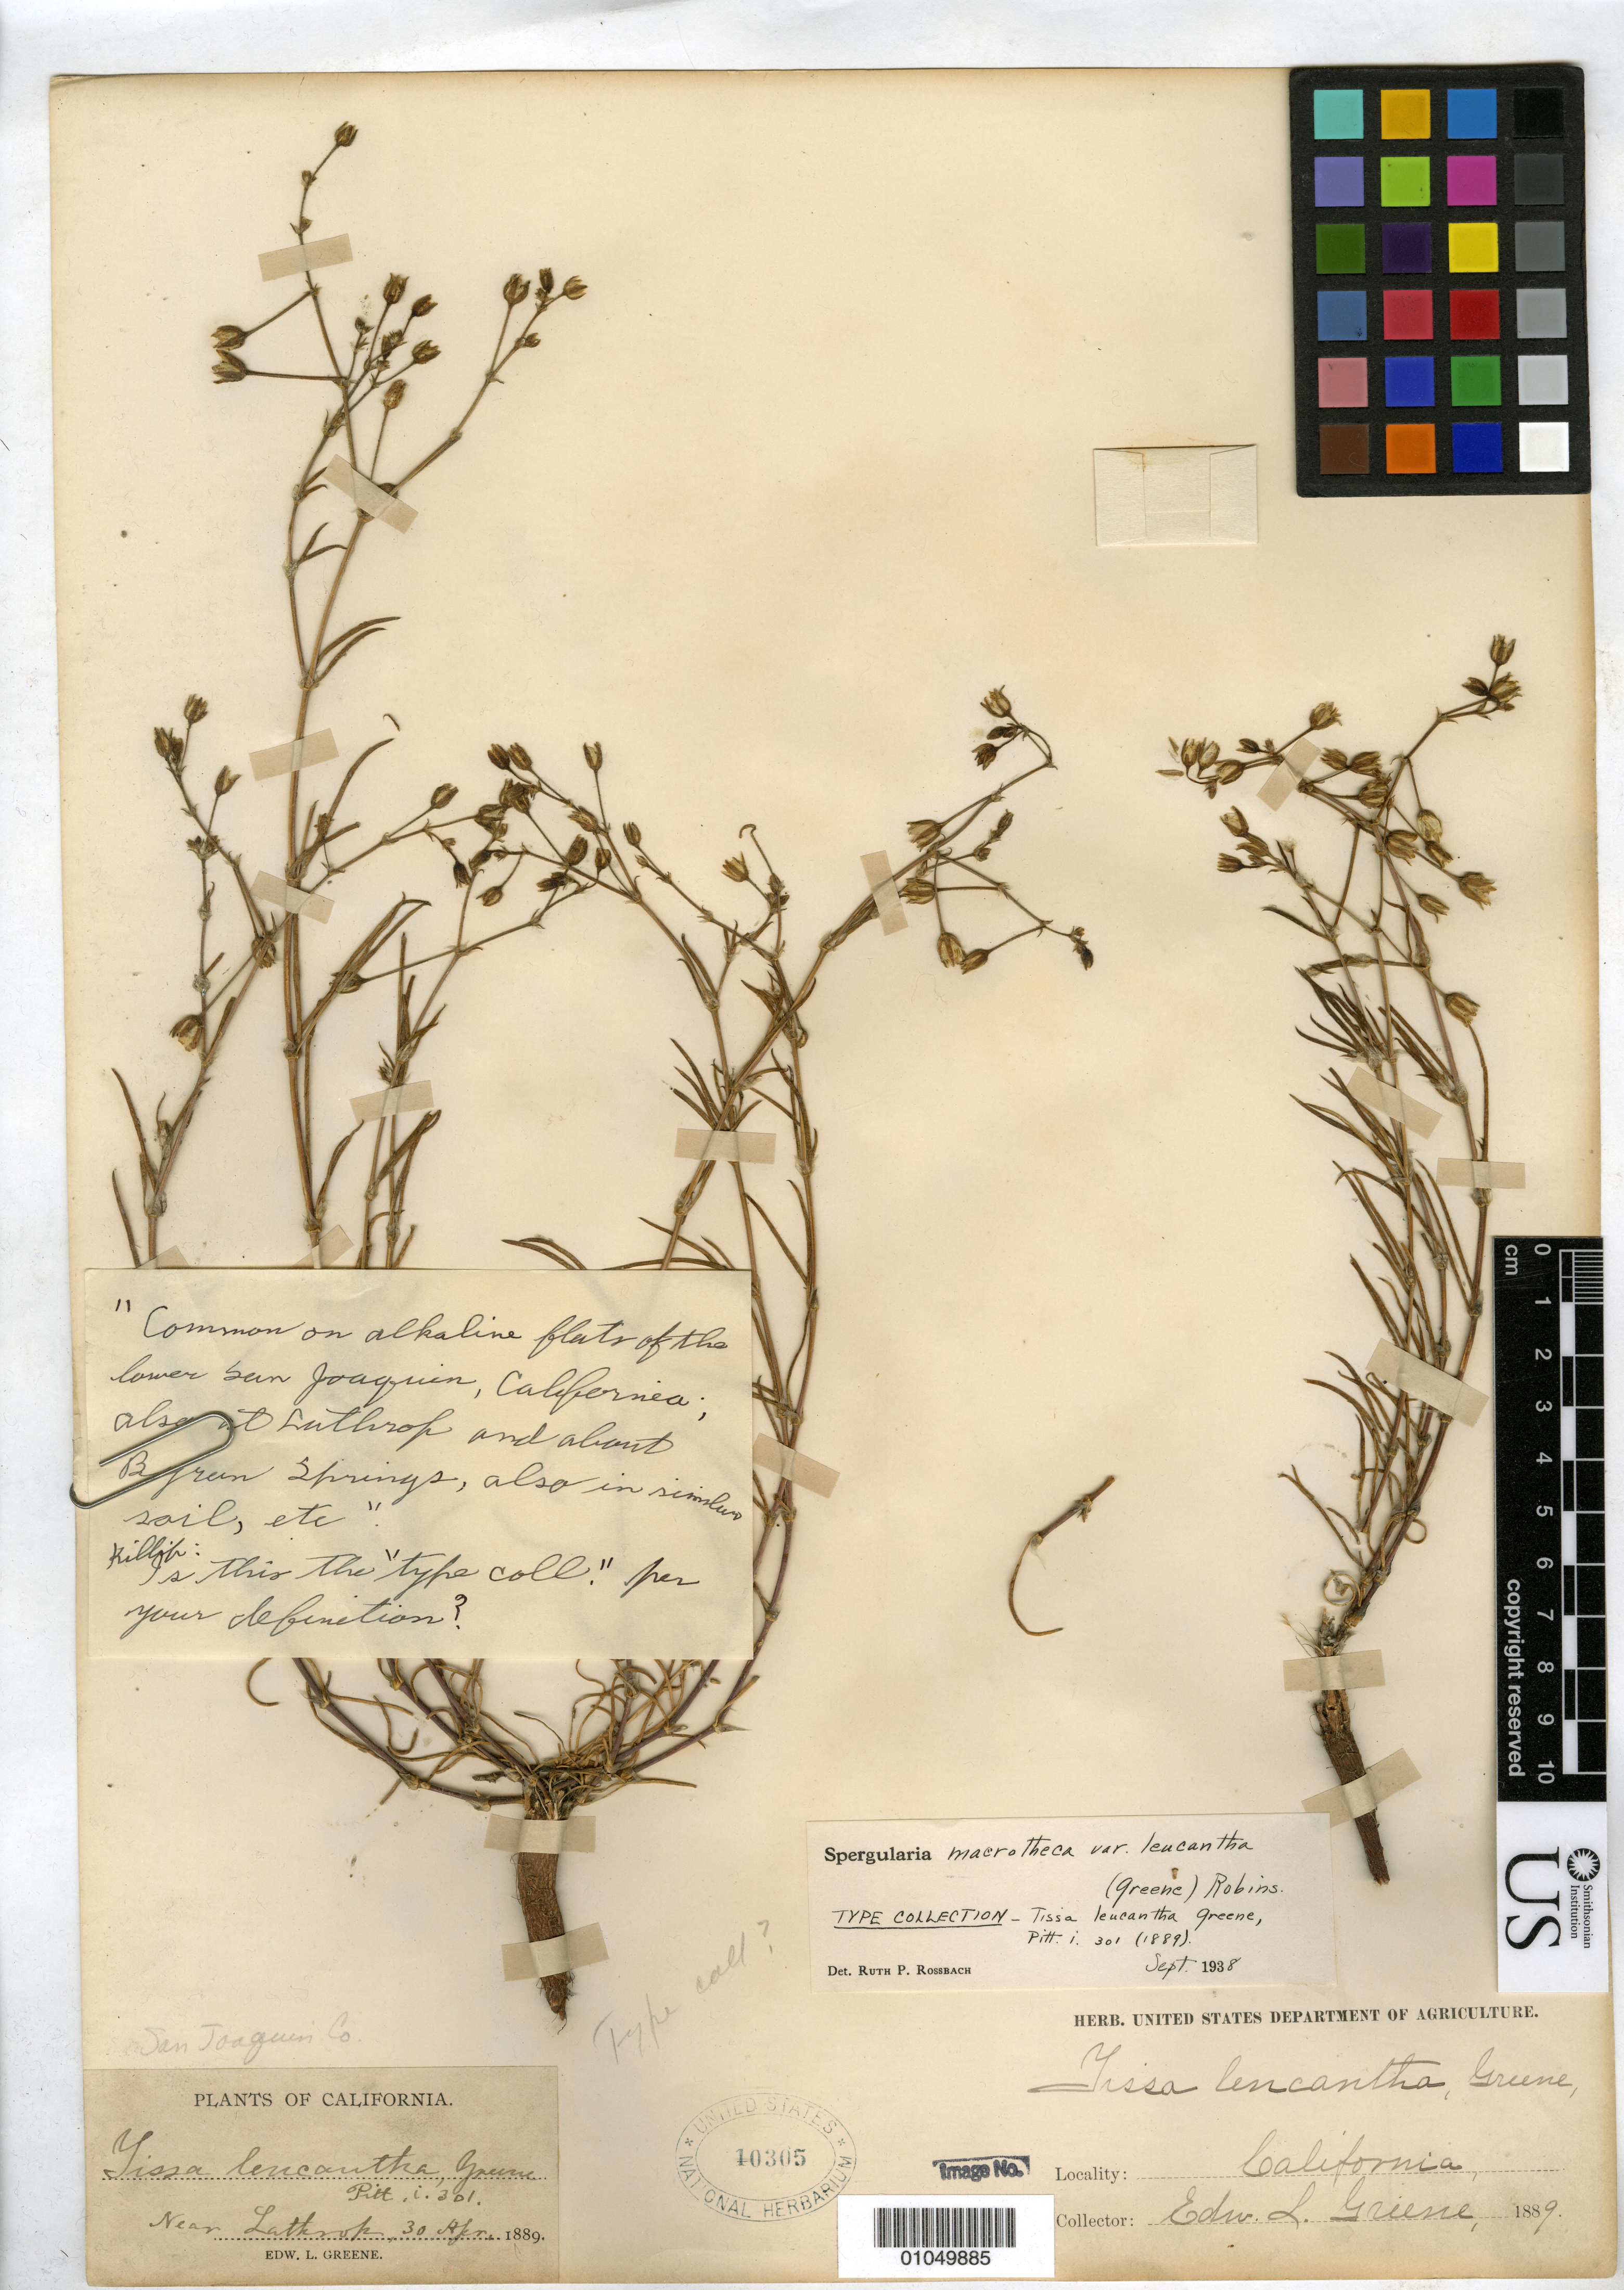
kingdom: Plantae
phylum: Tracheophyta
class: Magnoliopsida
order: Caryophyllales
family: Caryophyllaceae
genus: Tissa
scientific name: Tissa leucantha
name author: Greene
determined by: Rossbach, R. P.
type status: Syntype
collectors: E. L. Greene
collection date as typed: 30 Apr 1889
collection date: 1889-04-30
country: United States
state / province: California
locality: Near Lathrop.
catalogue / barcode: US 10305